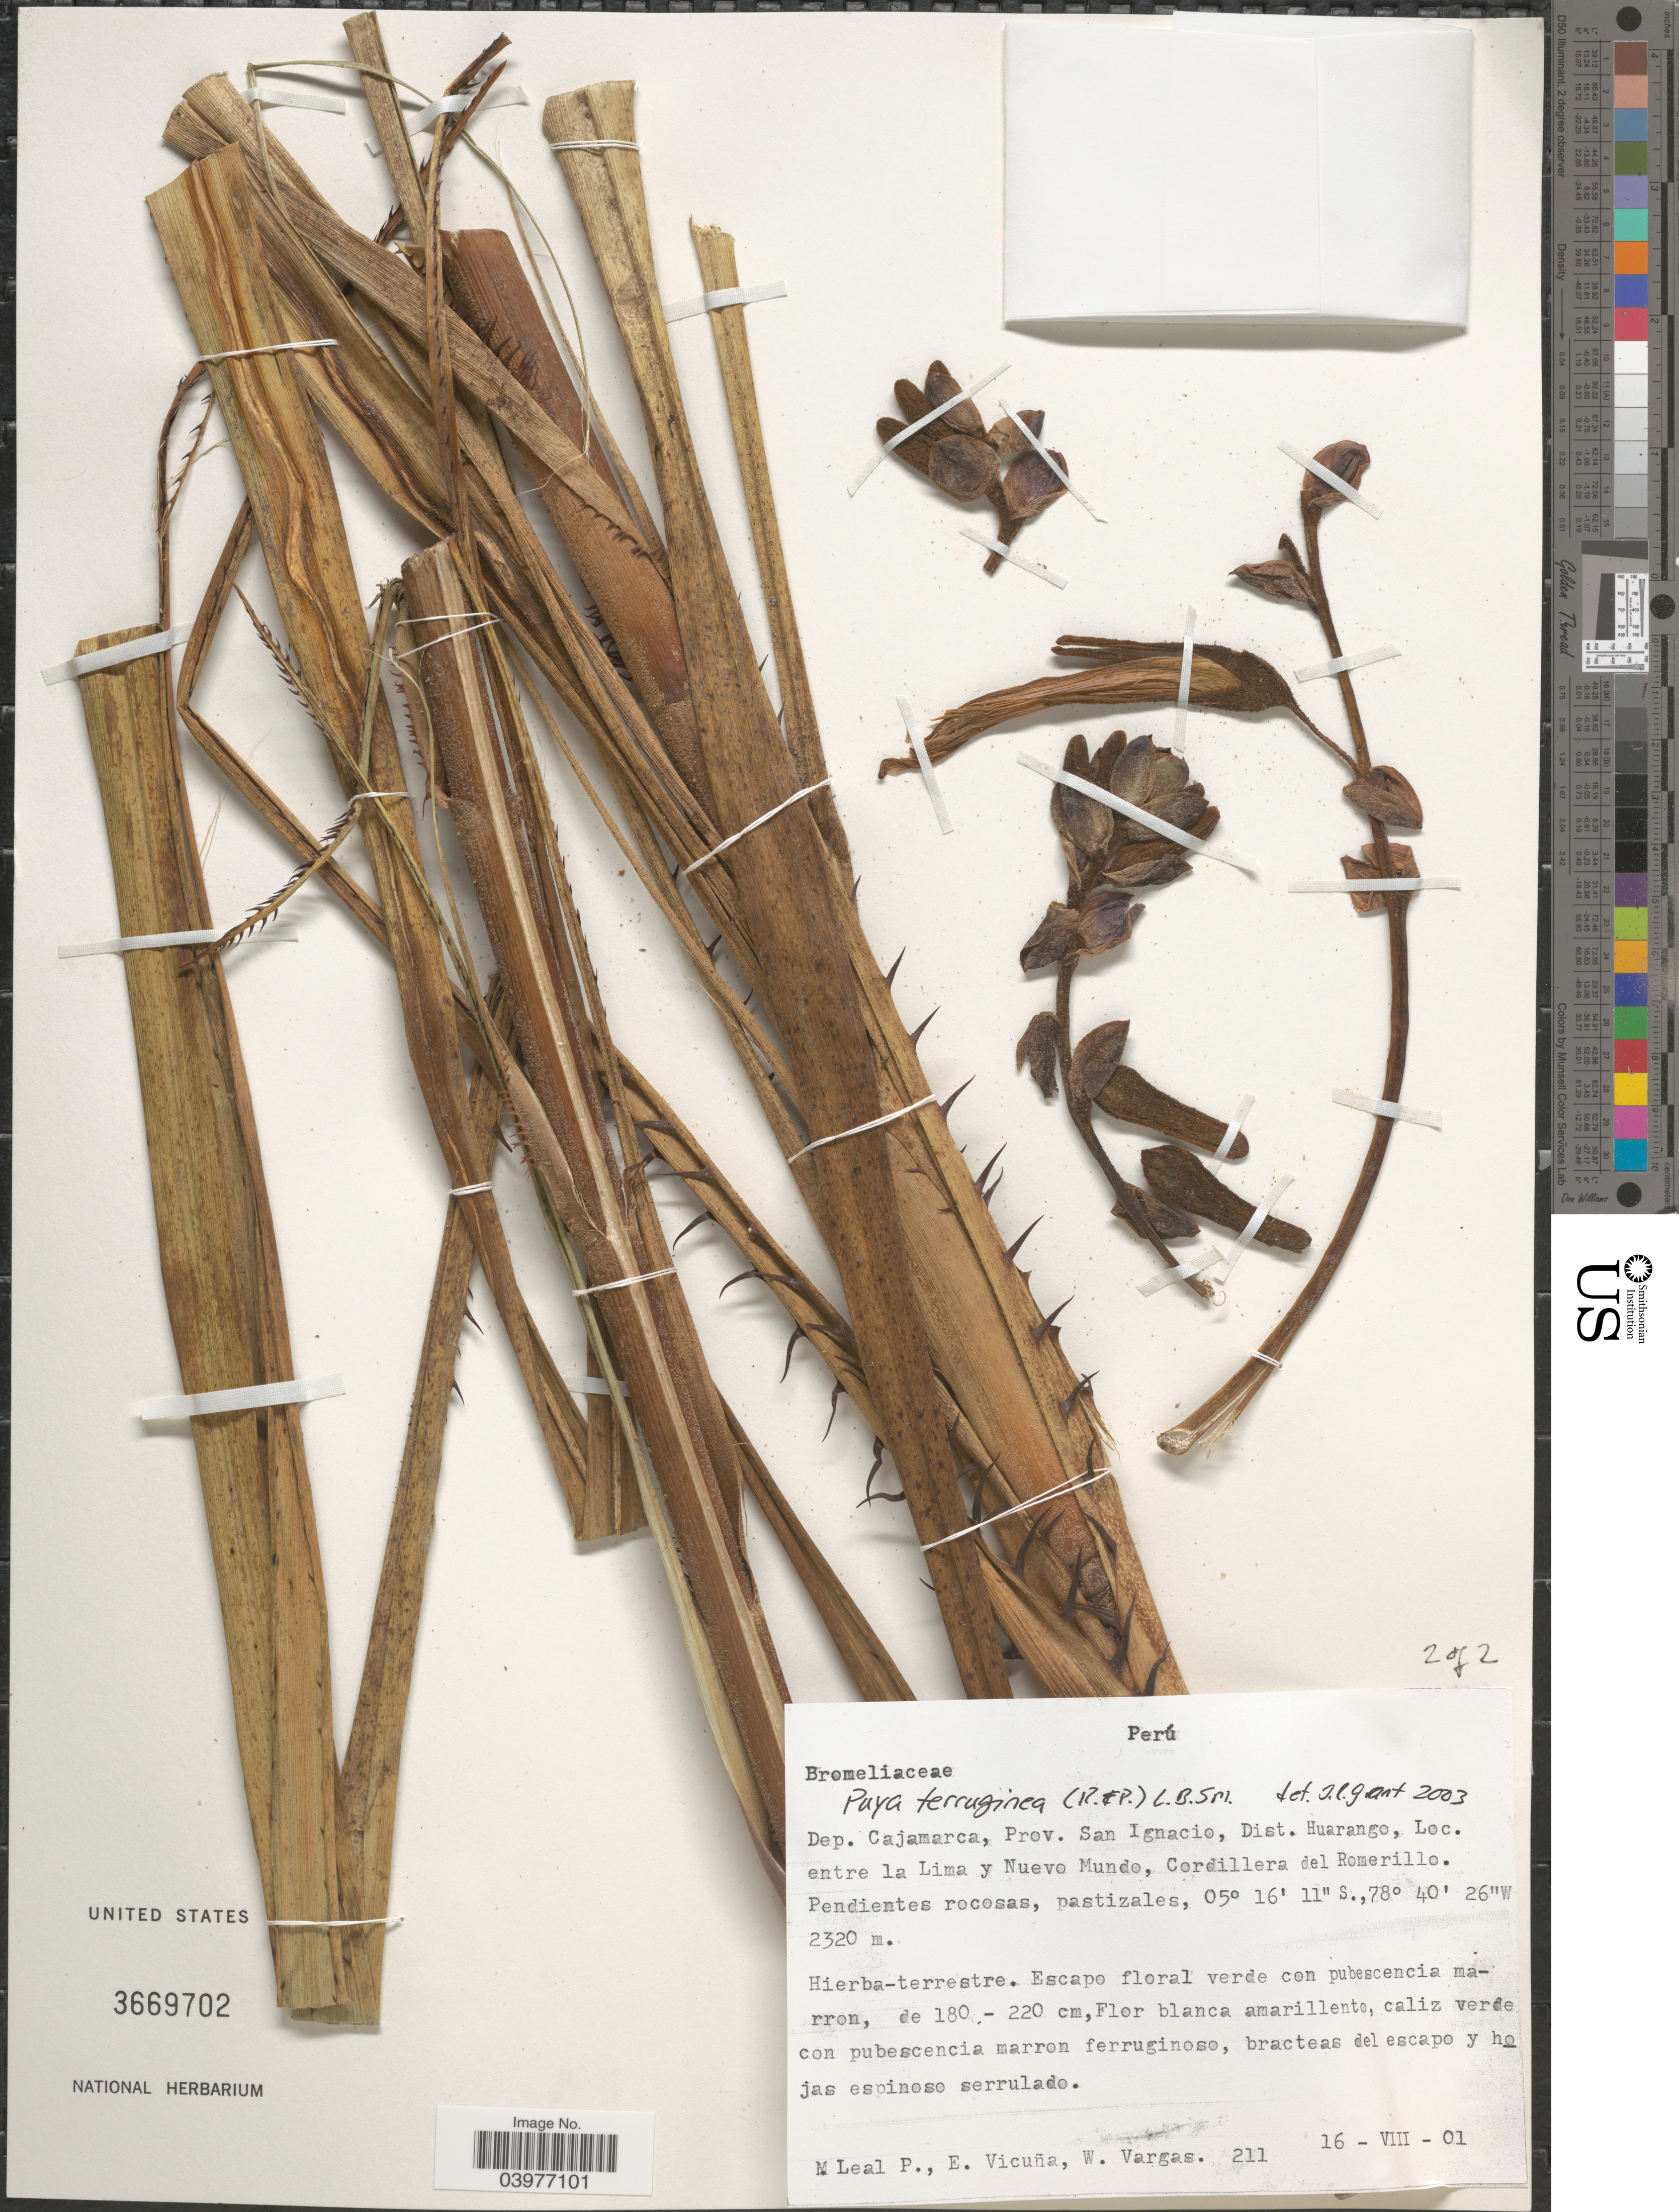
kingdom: Plantae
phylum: Tracheophyta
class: Liliopsida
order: Poales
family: Bromeliaceae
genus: Puya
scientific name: Puya ferruginea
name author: (Ruiz & Pav.) L.B. Sm.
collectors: M. E. Leal, E. Vicuña & W. Vargas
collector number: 211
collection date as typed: Transcribed d/m/y: 16/8/1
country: Peru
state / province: Cajamarca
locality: Dep. Cajamarca, Prov. San Ignacio, Dist. Huarango. Entre la Lima y Nuevo Mundo, Cordillera del Romerillo.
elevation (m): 2320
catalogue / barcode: US 3669702